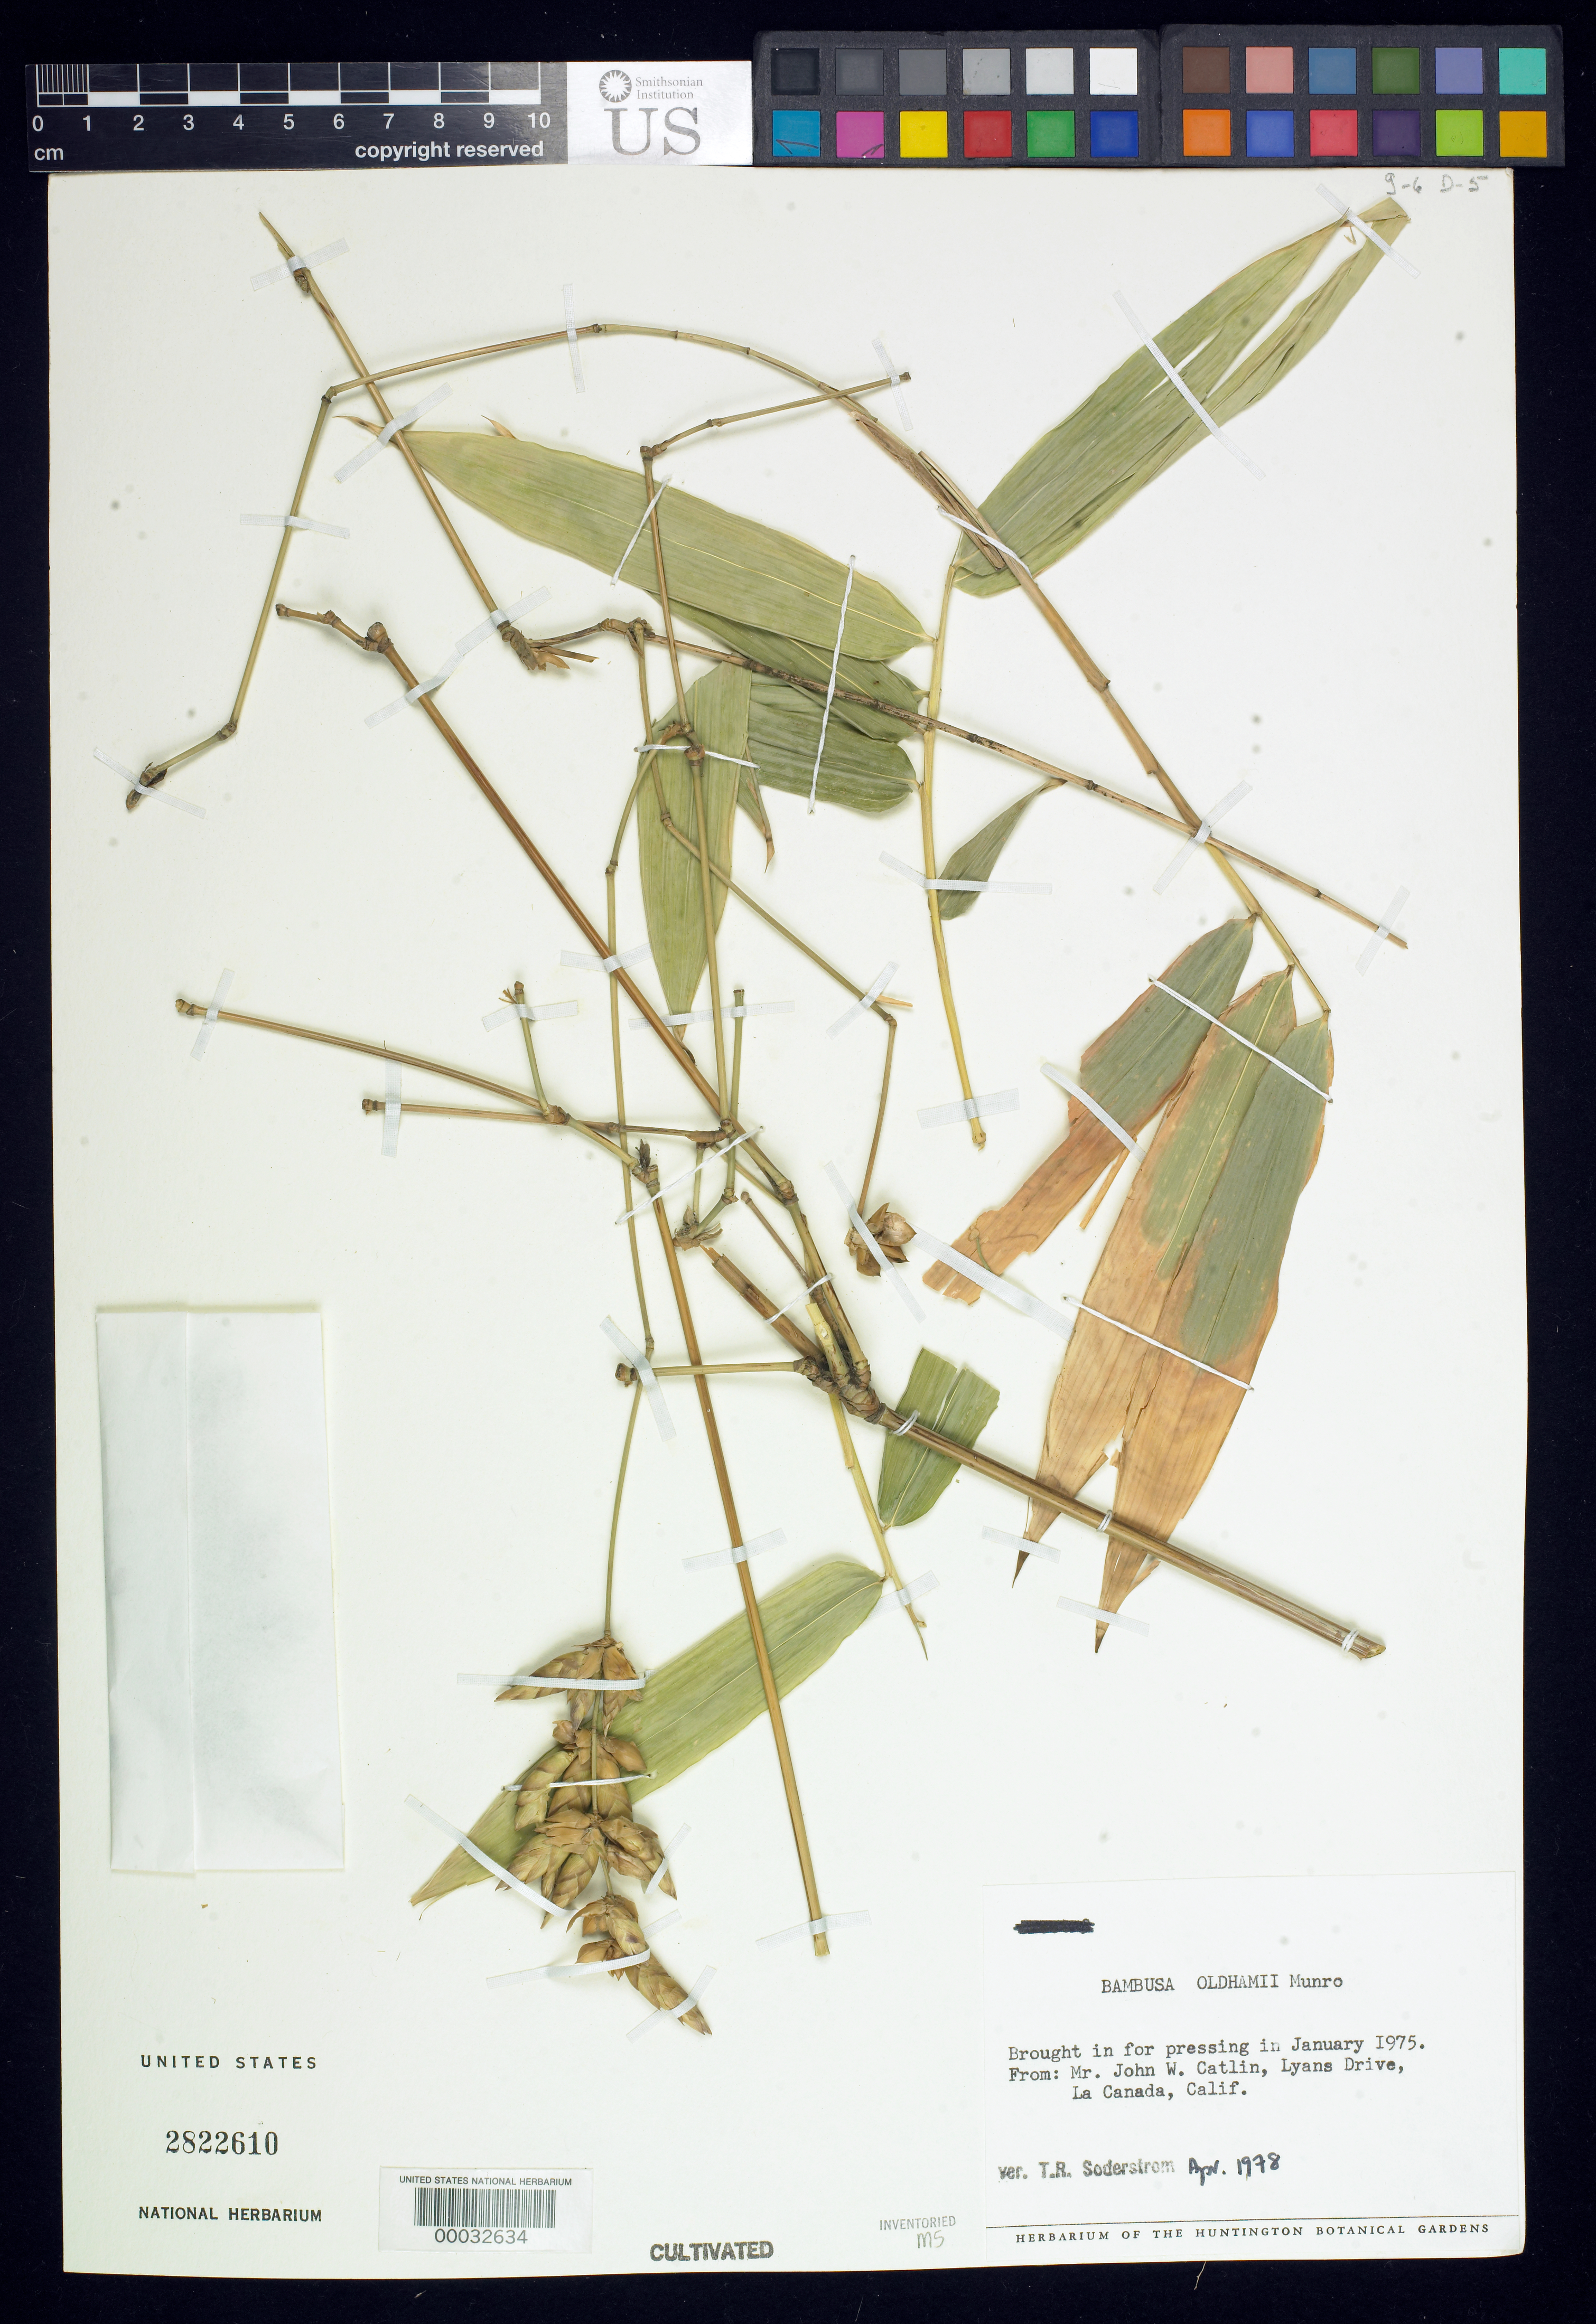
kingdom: Plantae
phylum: Tracheophyta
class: Liliopsida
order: Poales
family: Poaceae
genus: Bambusa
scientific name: Bambusa oldhamii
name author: Munro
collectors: J. Catlin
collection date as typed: Jan 1975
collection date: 1975-01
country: United States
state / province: California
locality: La canada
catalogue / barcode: US 2822610